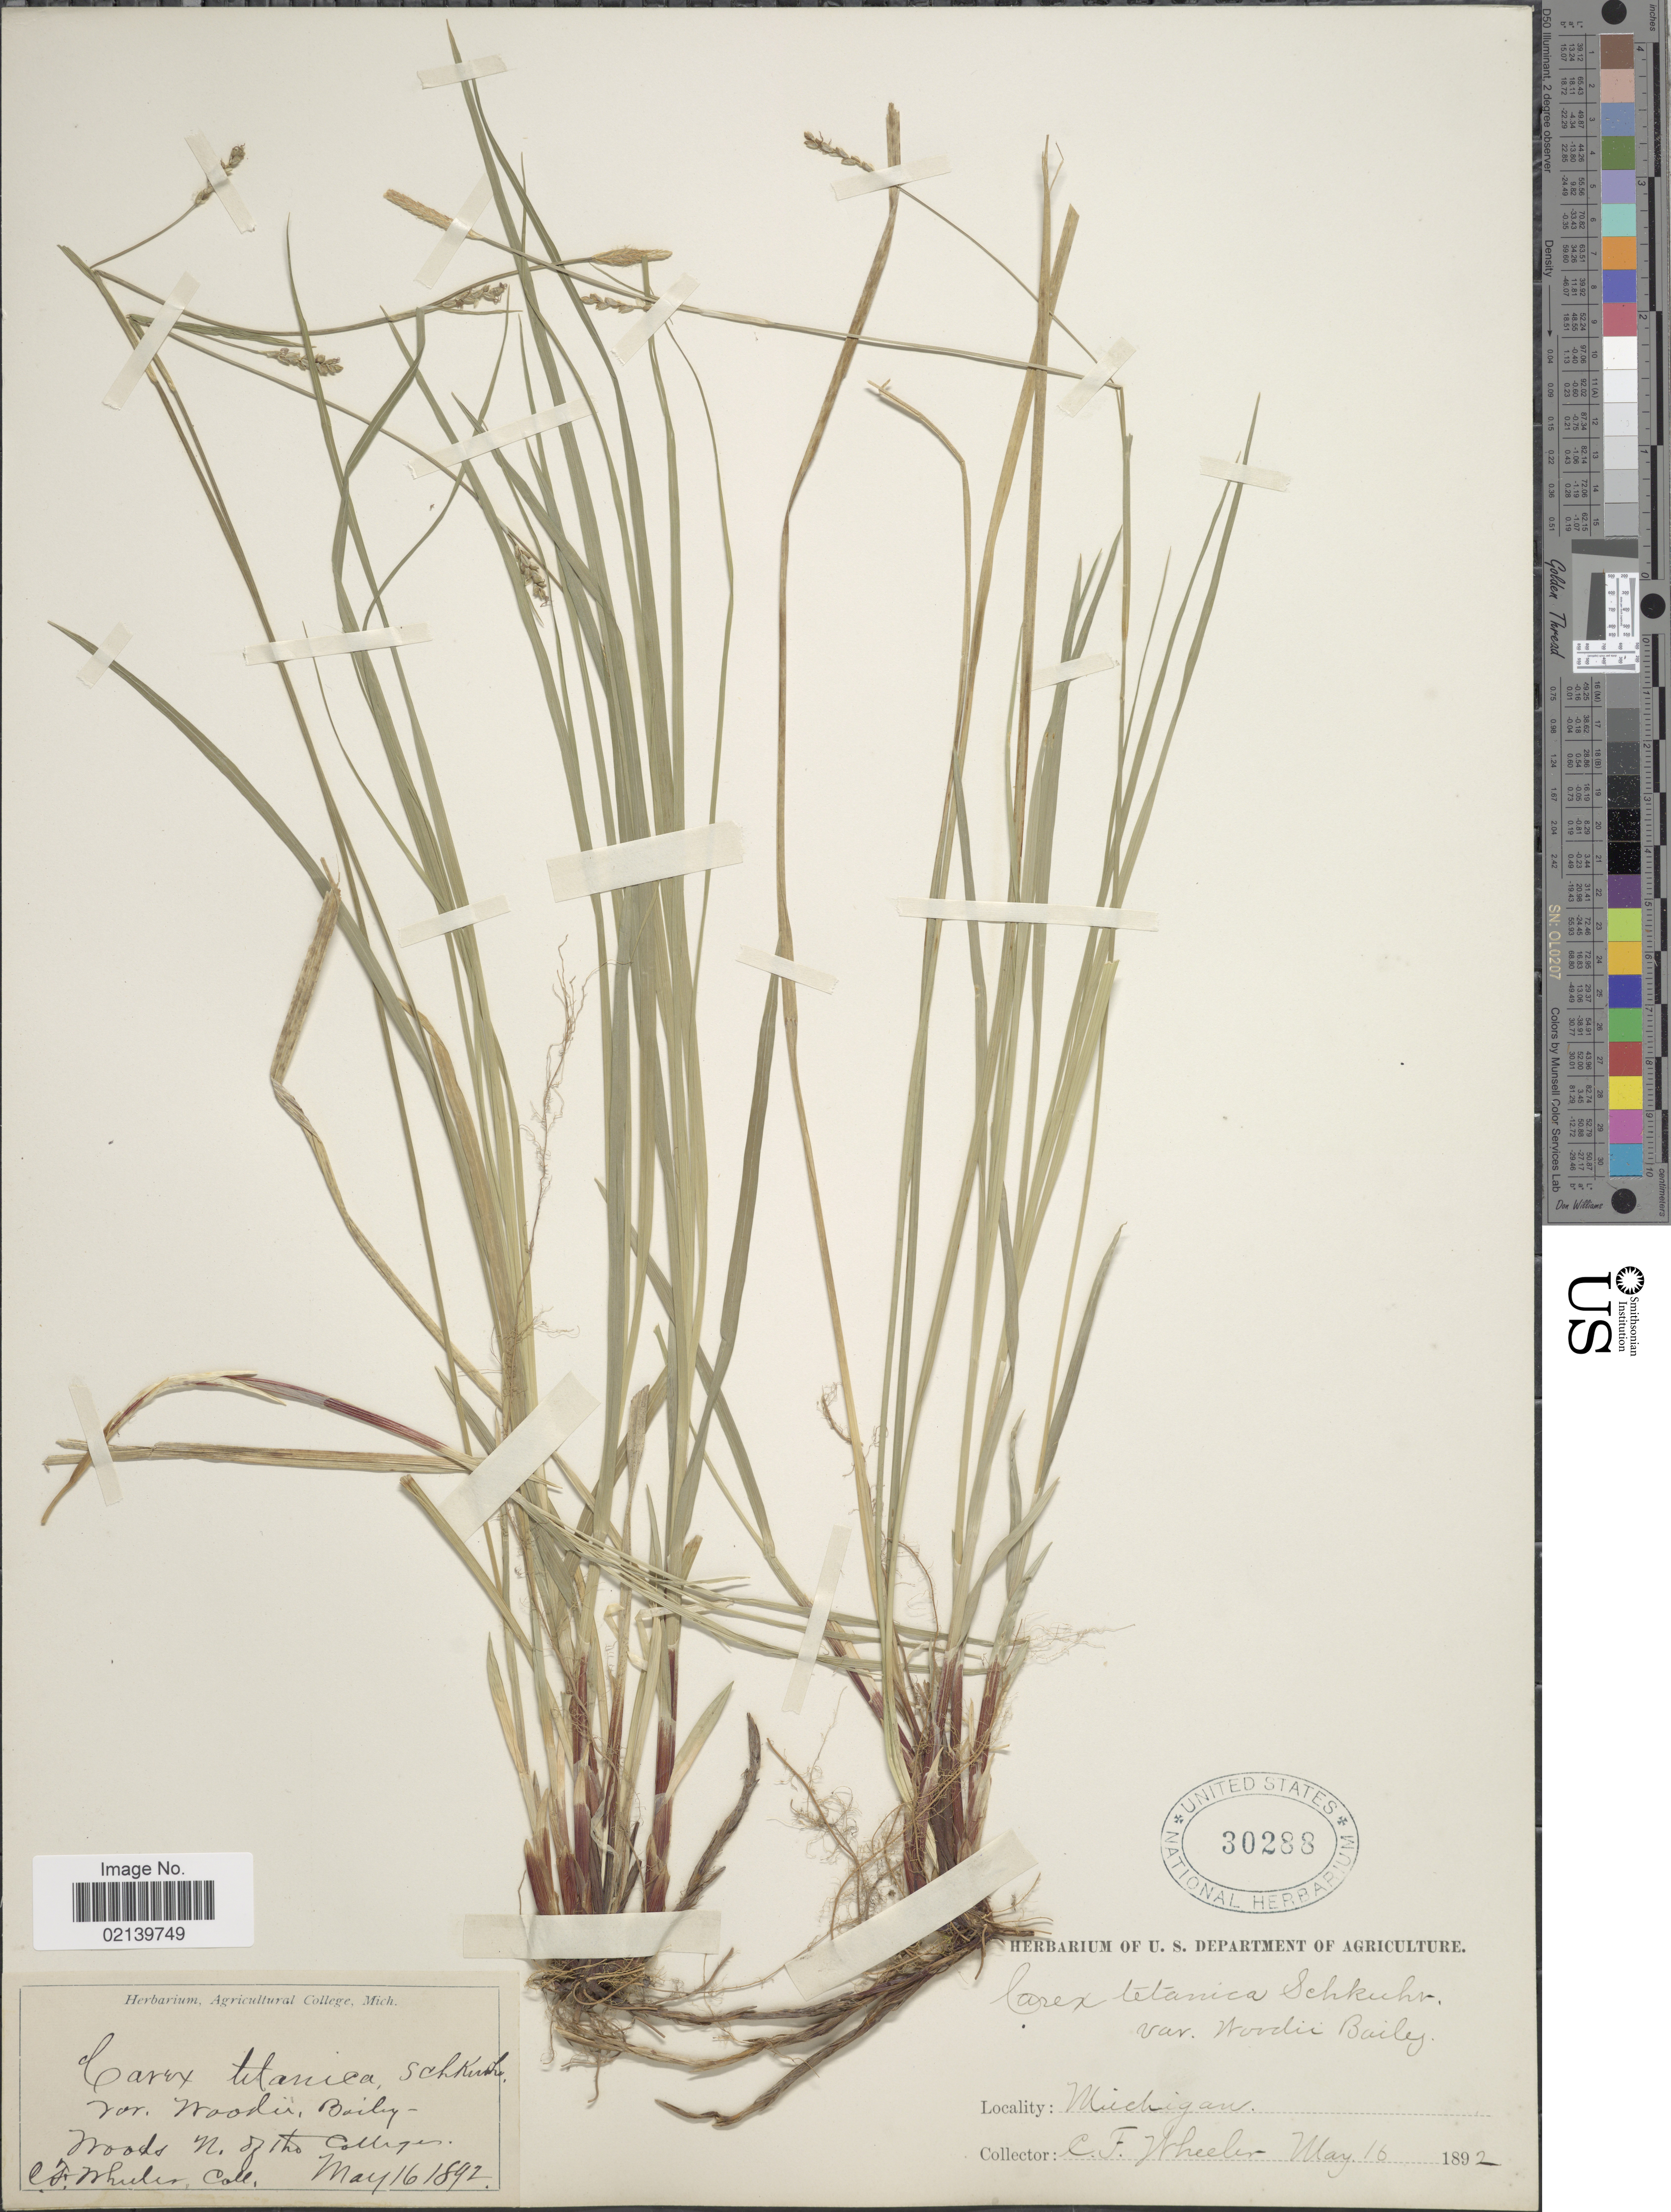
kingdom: Plantae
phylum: Tracheophyta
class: Liliopsida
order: Poales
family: Cyperaceae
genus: Carex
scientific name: Carex woodii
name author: Dewey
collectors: C. Wheeler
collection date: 1892-05-16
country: United States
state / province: Michigan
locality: Woods N. of the College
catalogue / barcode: US 30288